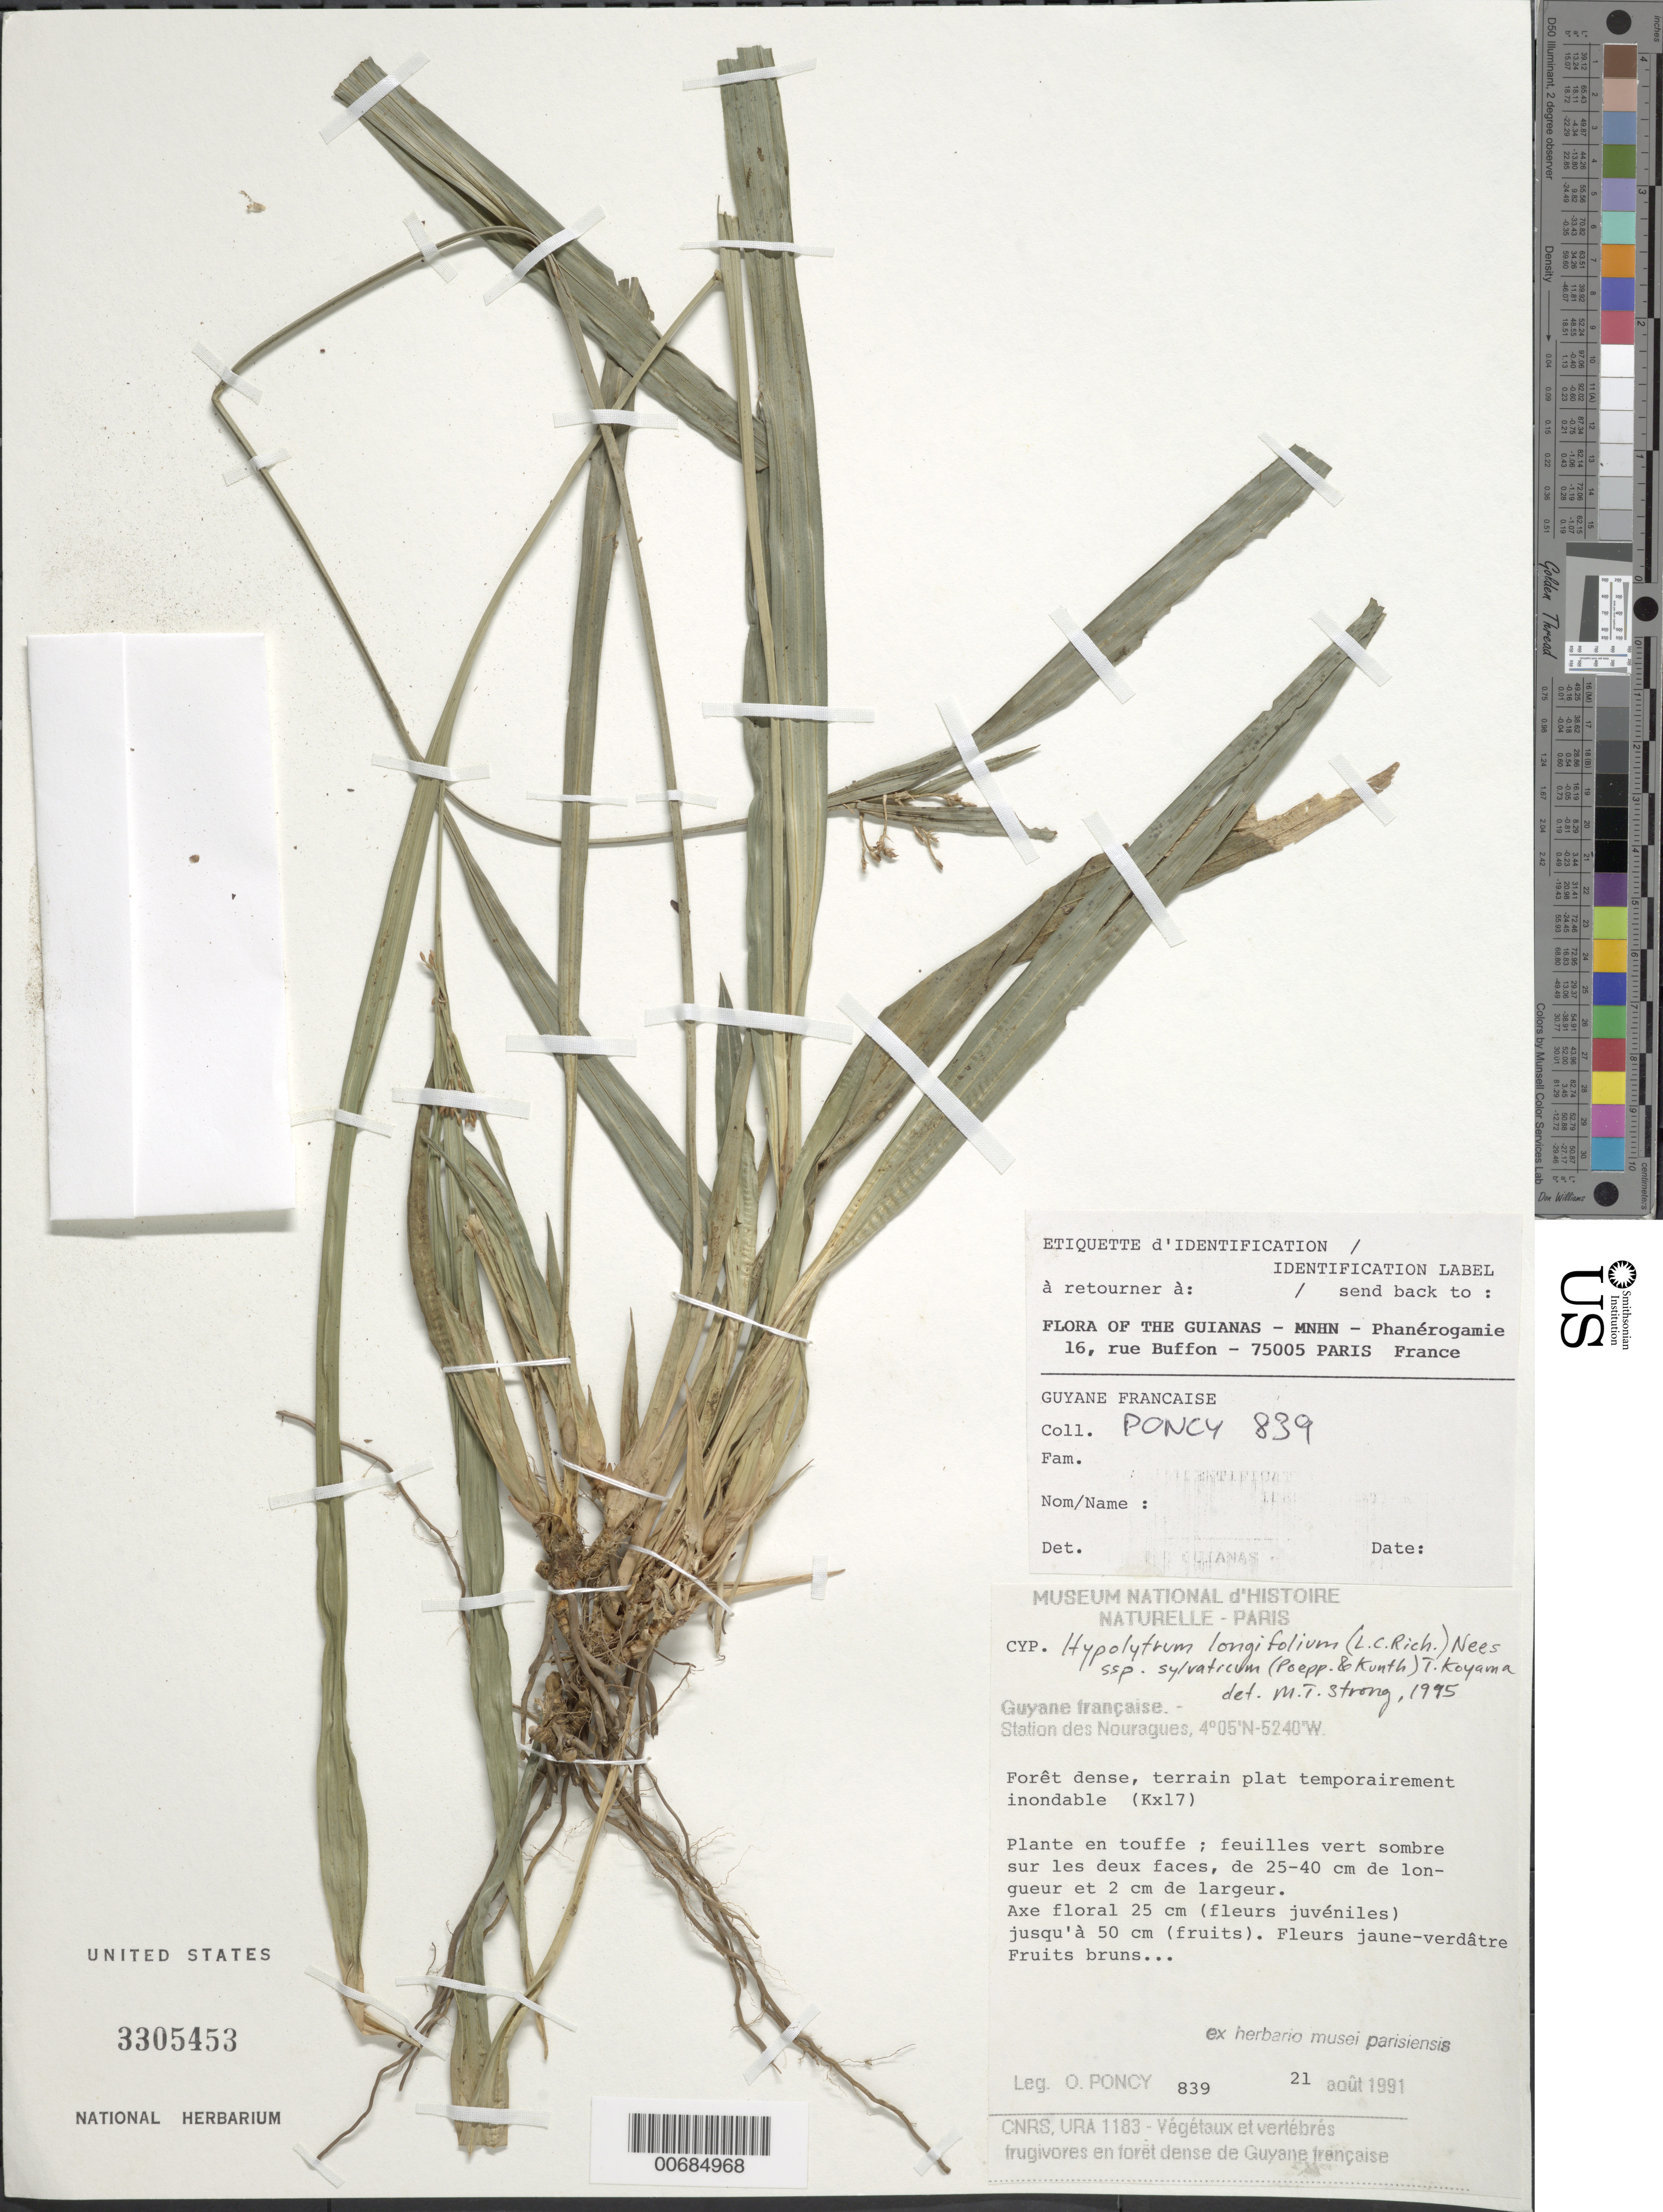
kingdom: Plantae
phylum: Tracheophyta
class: Liliopsida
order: Poales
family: Cyperaceae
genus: Hypolytrum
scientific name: Hypolytrum longifolium subsp. sylvaticum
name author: (Poepp. ex Kunth) T. Koyama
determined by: Strong, M. T., (US), Smithsonian Institution - National Museum of Natural History (UNITED STATES)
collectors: O. Poncy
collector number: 839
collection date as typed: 21-Aug-91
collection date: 1991-08-21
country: French Guiana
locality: Station des Nouragues, Bassin de l'Approuague, Arataye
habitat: Forêt dense, terrain plat temorairement inondable(kx17)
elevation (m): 100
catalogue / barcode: US 3305453